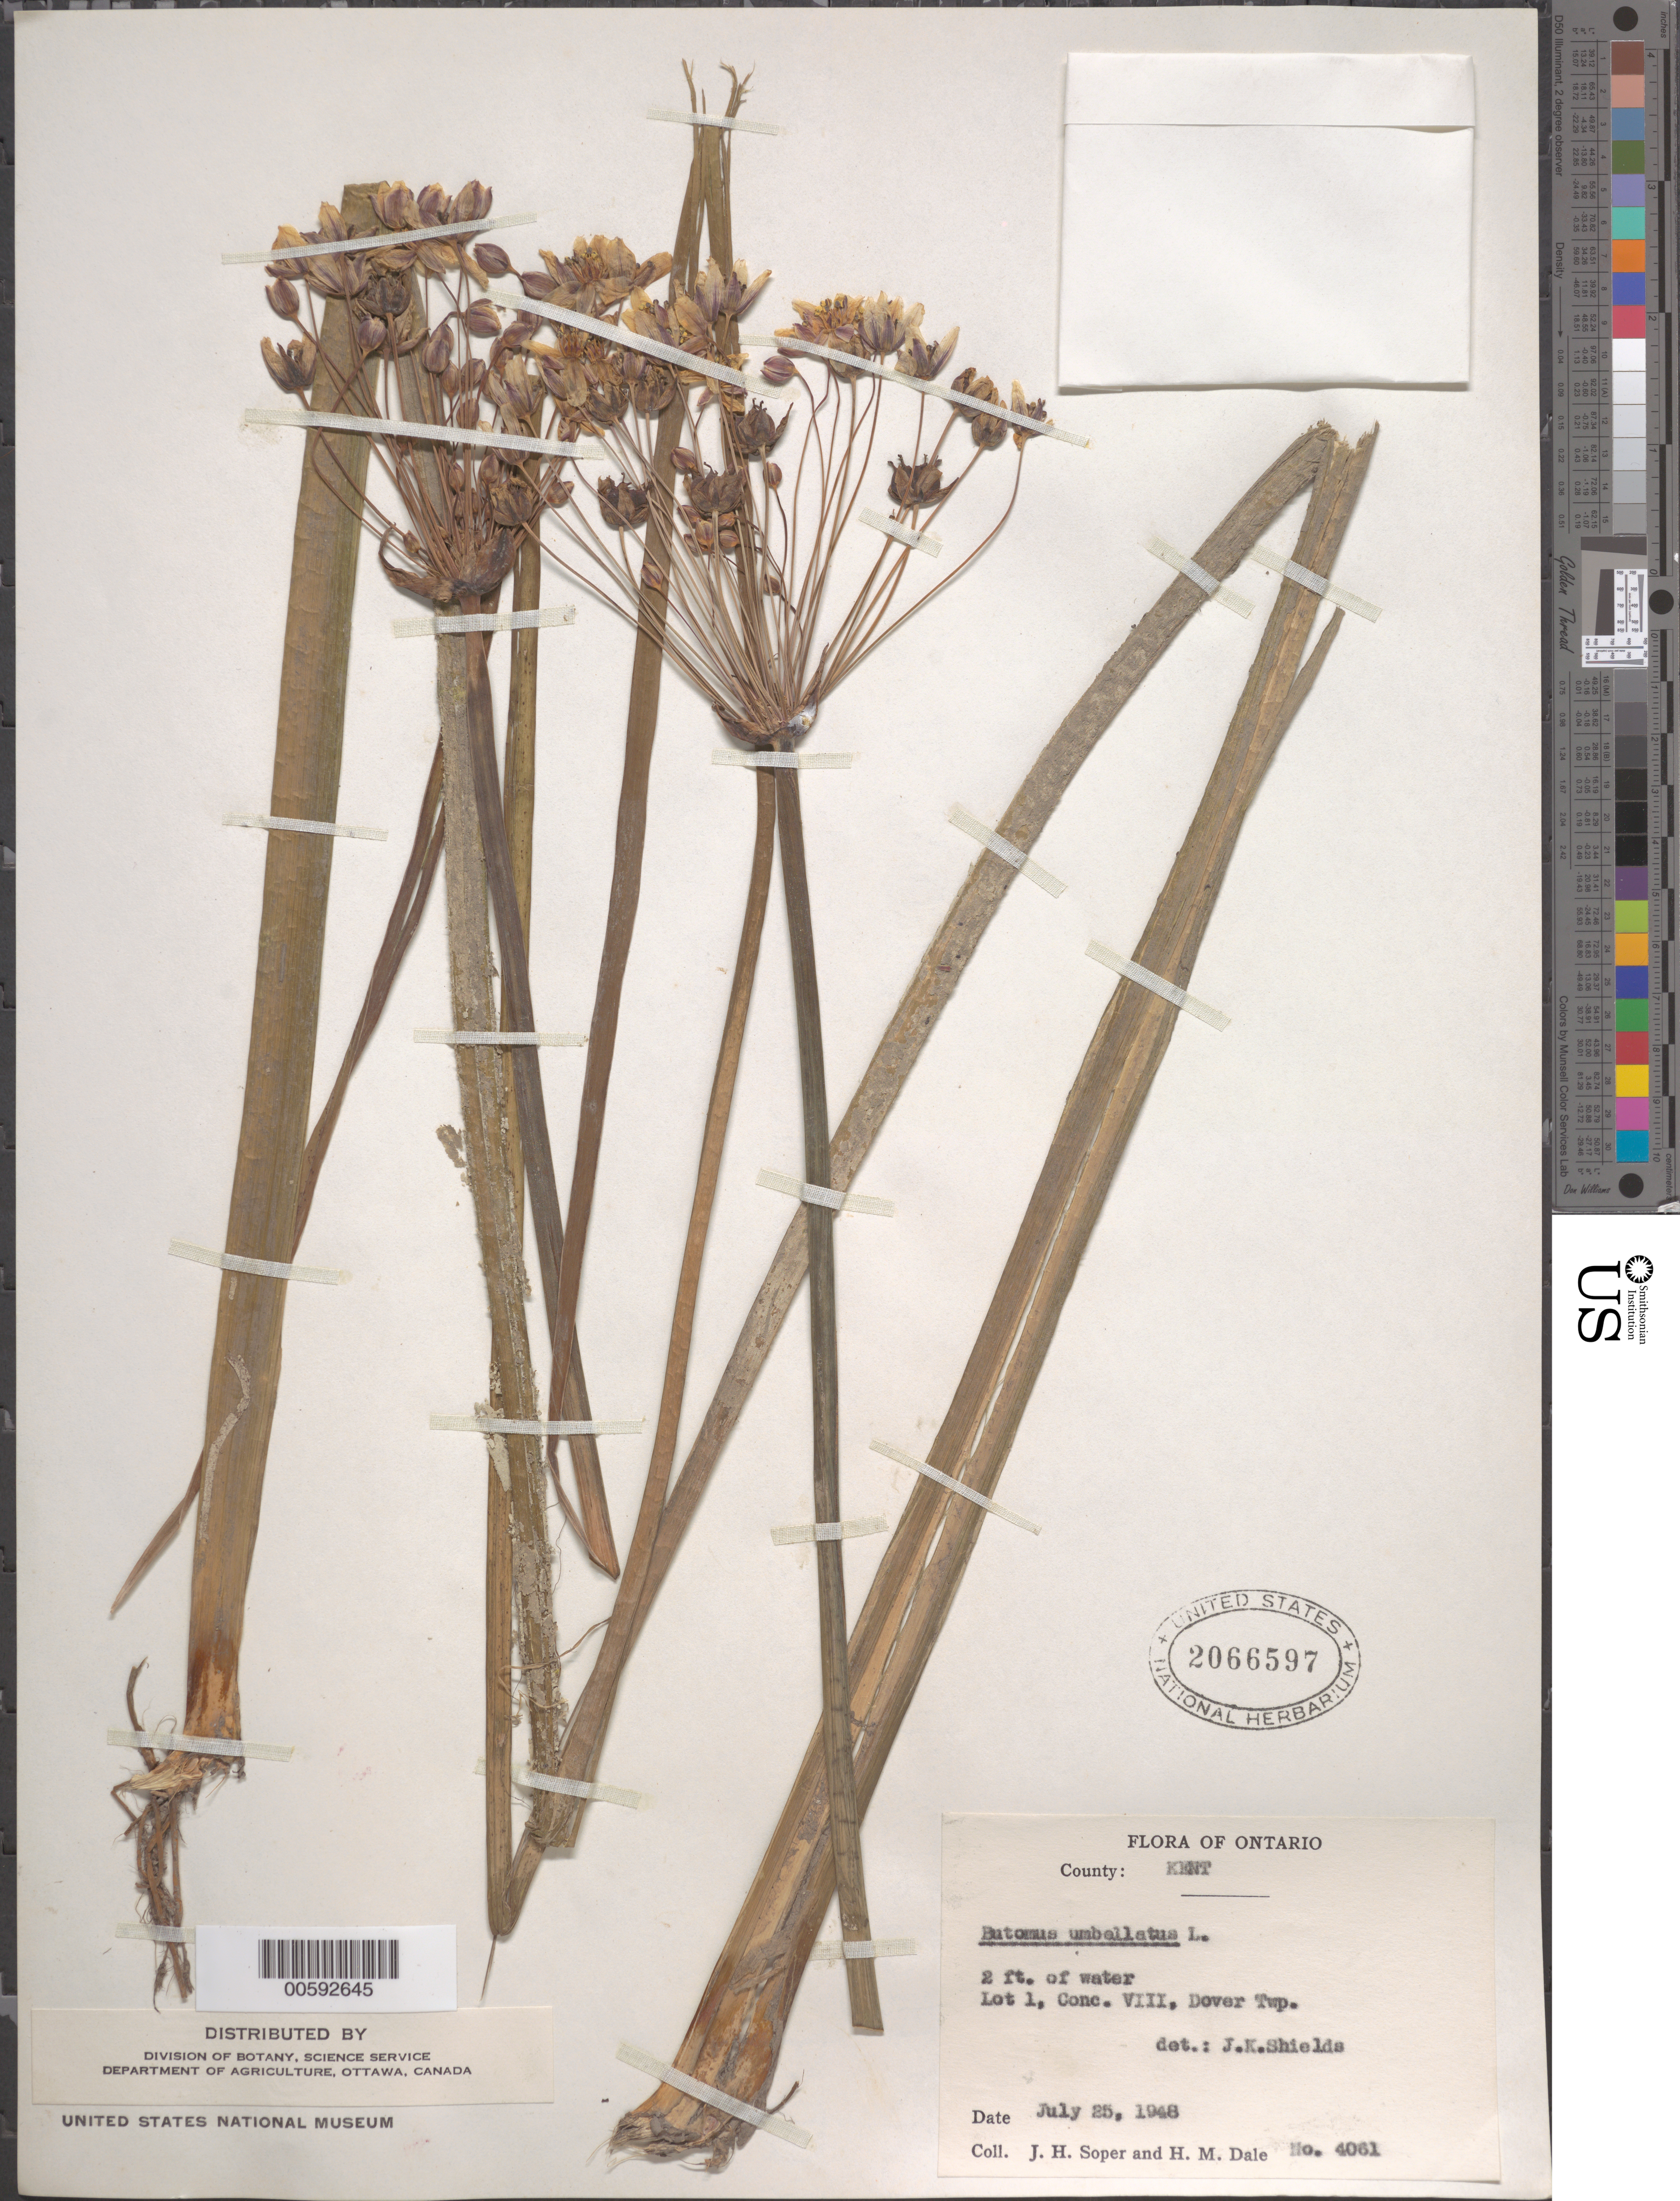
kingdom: Plantae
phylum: Tracheophyta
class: Liliopsida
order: Alismatales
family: Butomaceae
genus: Butomus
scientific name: Butomus umbellatus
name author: L.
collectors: J. H. Soper & H. M. Dale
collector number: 4061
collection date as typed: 25 Jul 1948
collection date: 1948-07-25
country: Canada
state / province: Ontario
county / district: Kent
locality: Lot 1, Conc. VIII, Dover Twp.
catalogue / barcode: US 2066597